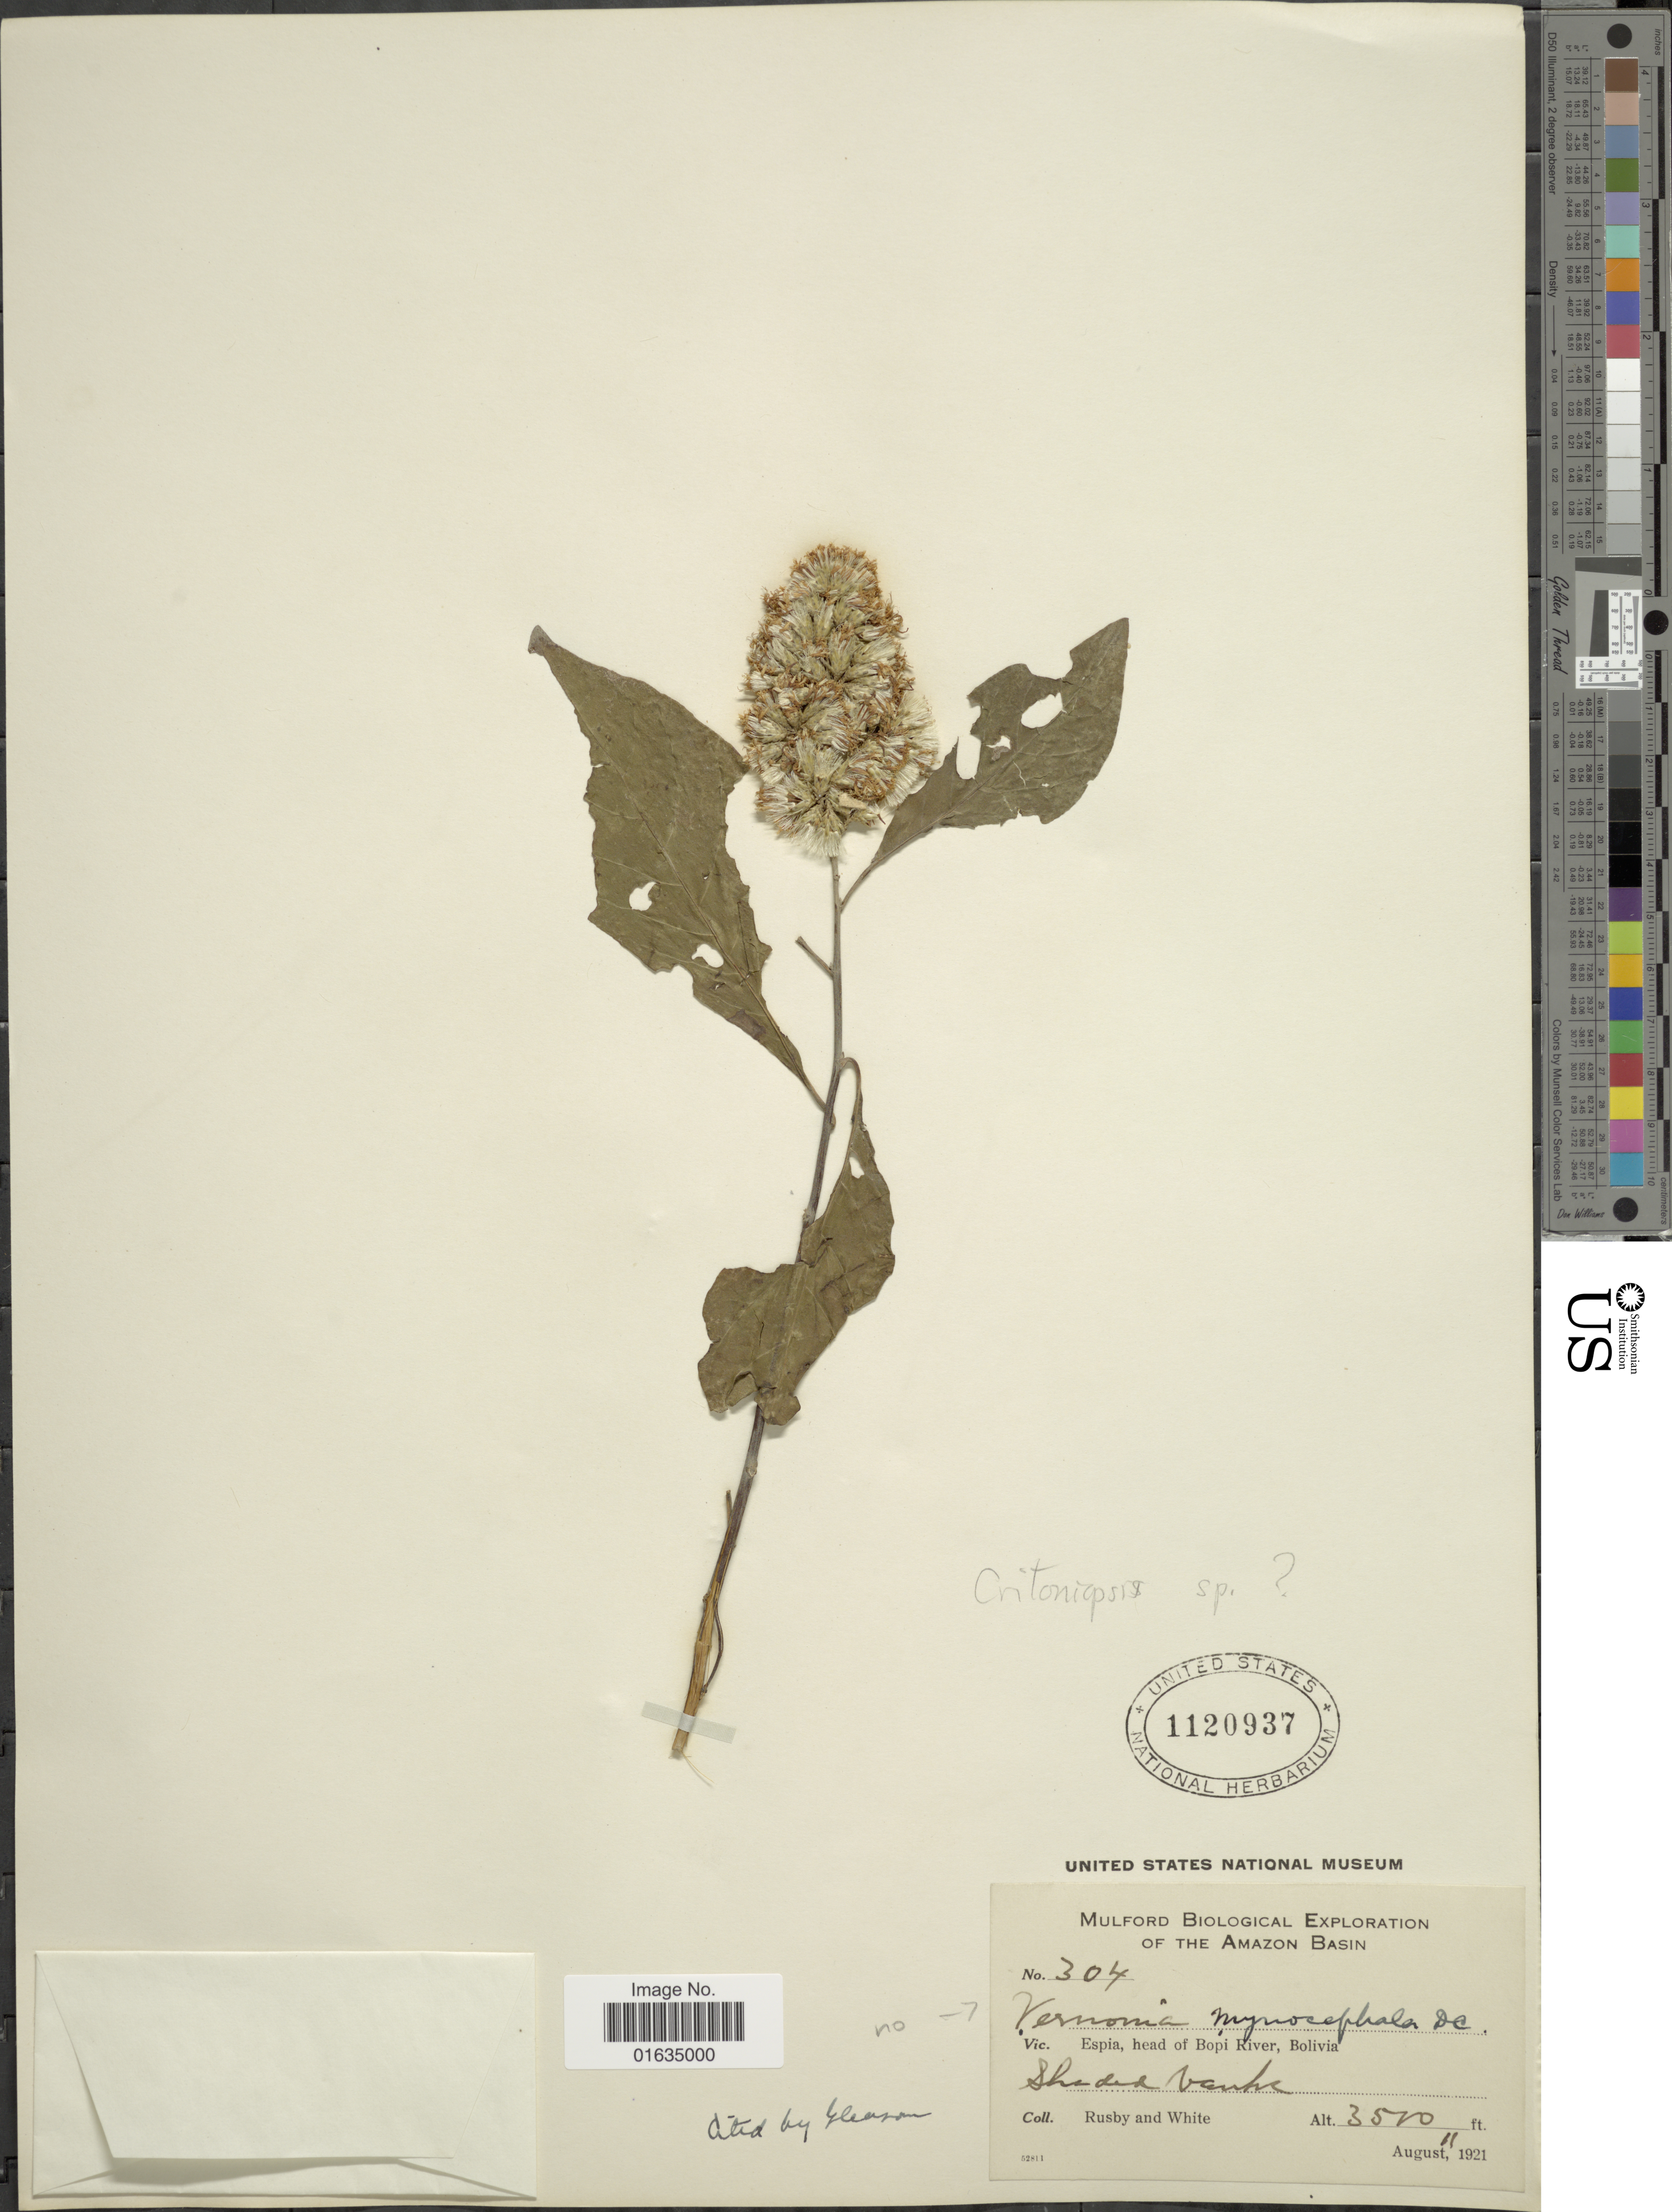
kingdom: Plantae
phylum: Tracheophyta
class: Magnoliopsida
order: Asterales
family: Asteraceae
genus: Critoniopsis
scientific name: Critoniopsis sp.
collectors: H. H. Rusby & O. E. White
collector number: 304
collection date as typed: August 11, 1921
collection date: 1921-08-11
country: Bolivia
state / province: La Paz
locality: Espia, head of Bopi River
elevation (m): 1067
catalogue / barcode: US 1120937